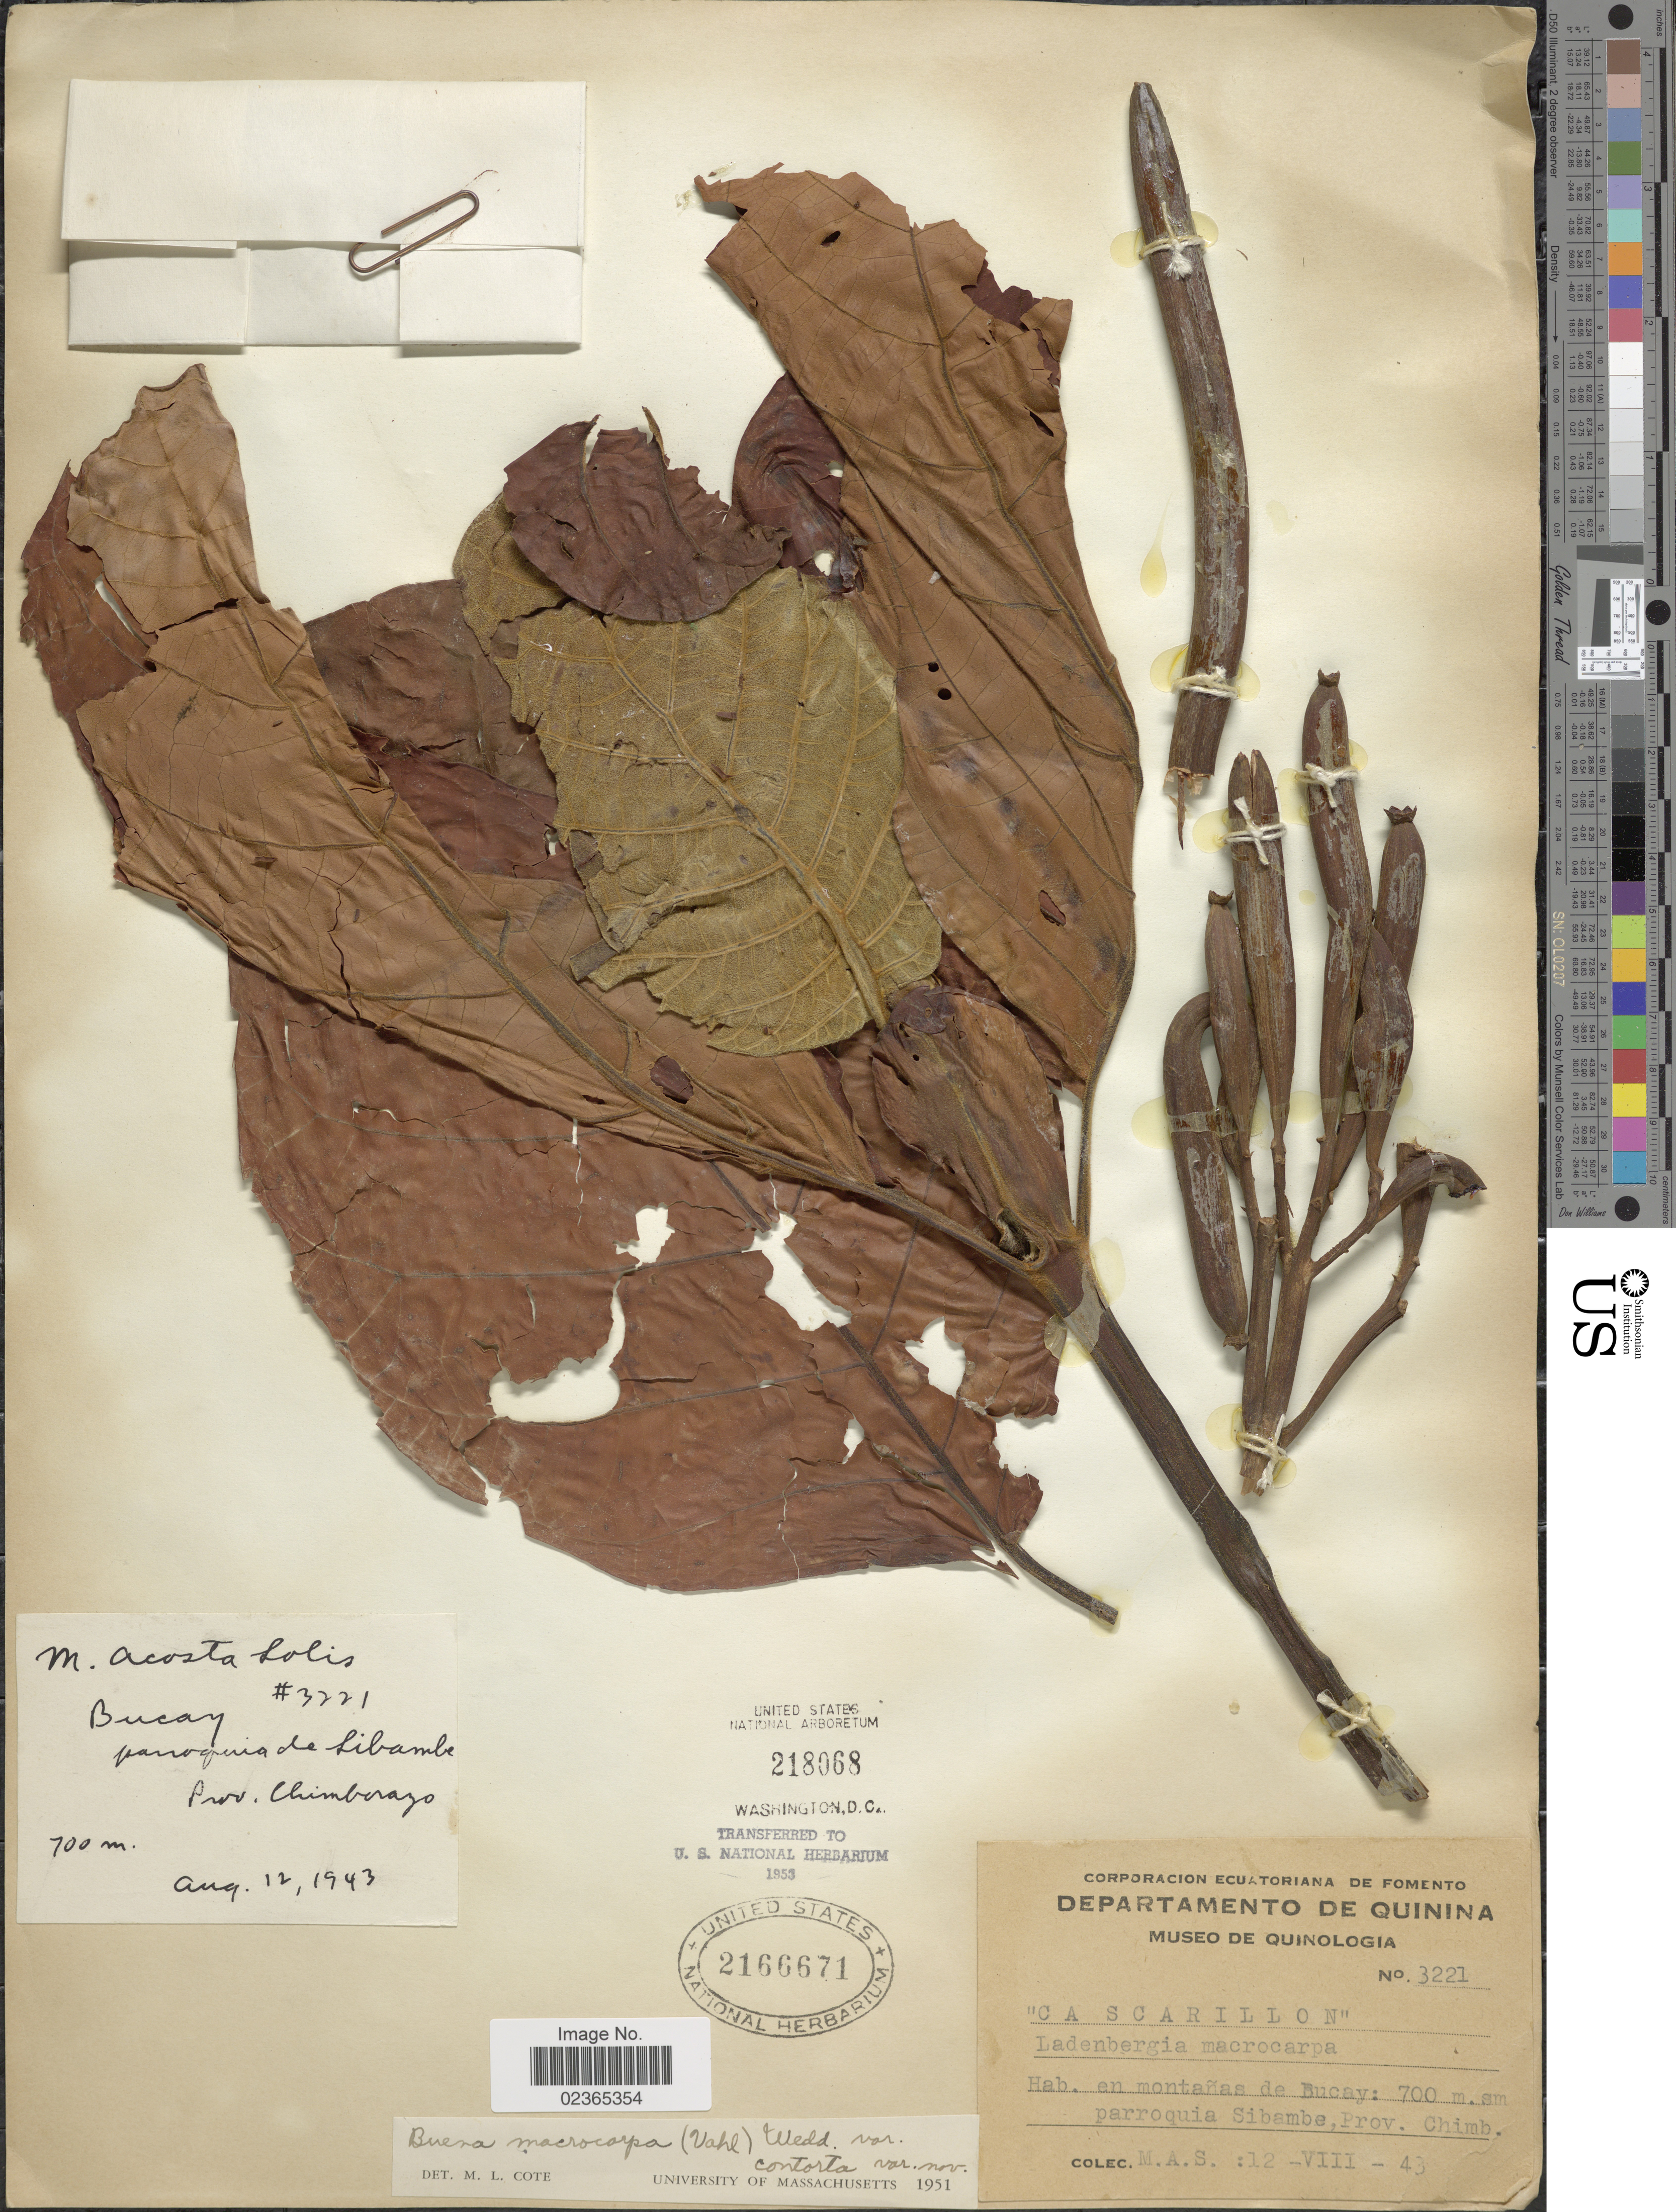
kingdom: Plantae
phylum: Tracheophyta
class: Magnoliopsida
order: Gentianales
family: Rubiaceae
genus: Ladenbergia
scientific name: Ladenbergia macrocarpa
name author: (Vahl) Klotzsch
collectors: M. Acosta Solis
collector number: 3221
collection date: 1943-08-12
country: Ecuador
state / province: Chimborazo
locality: En montanas de Bucay, parroquia Sibambe, Prov. Chimb.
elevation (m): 700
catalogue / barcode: US 2166671